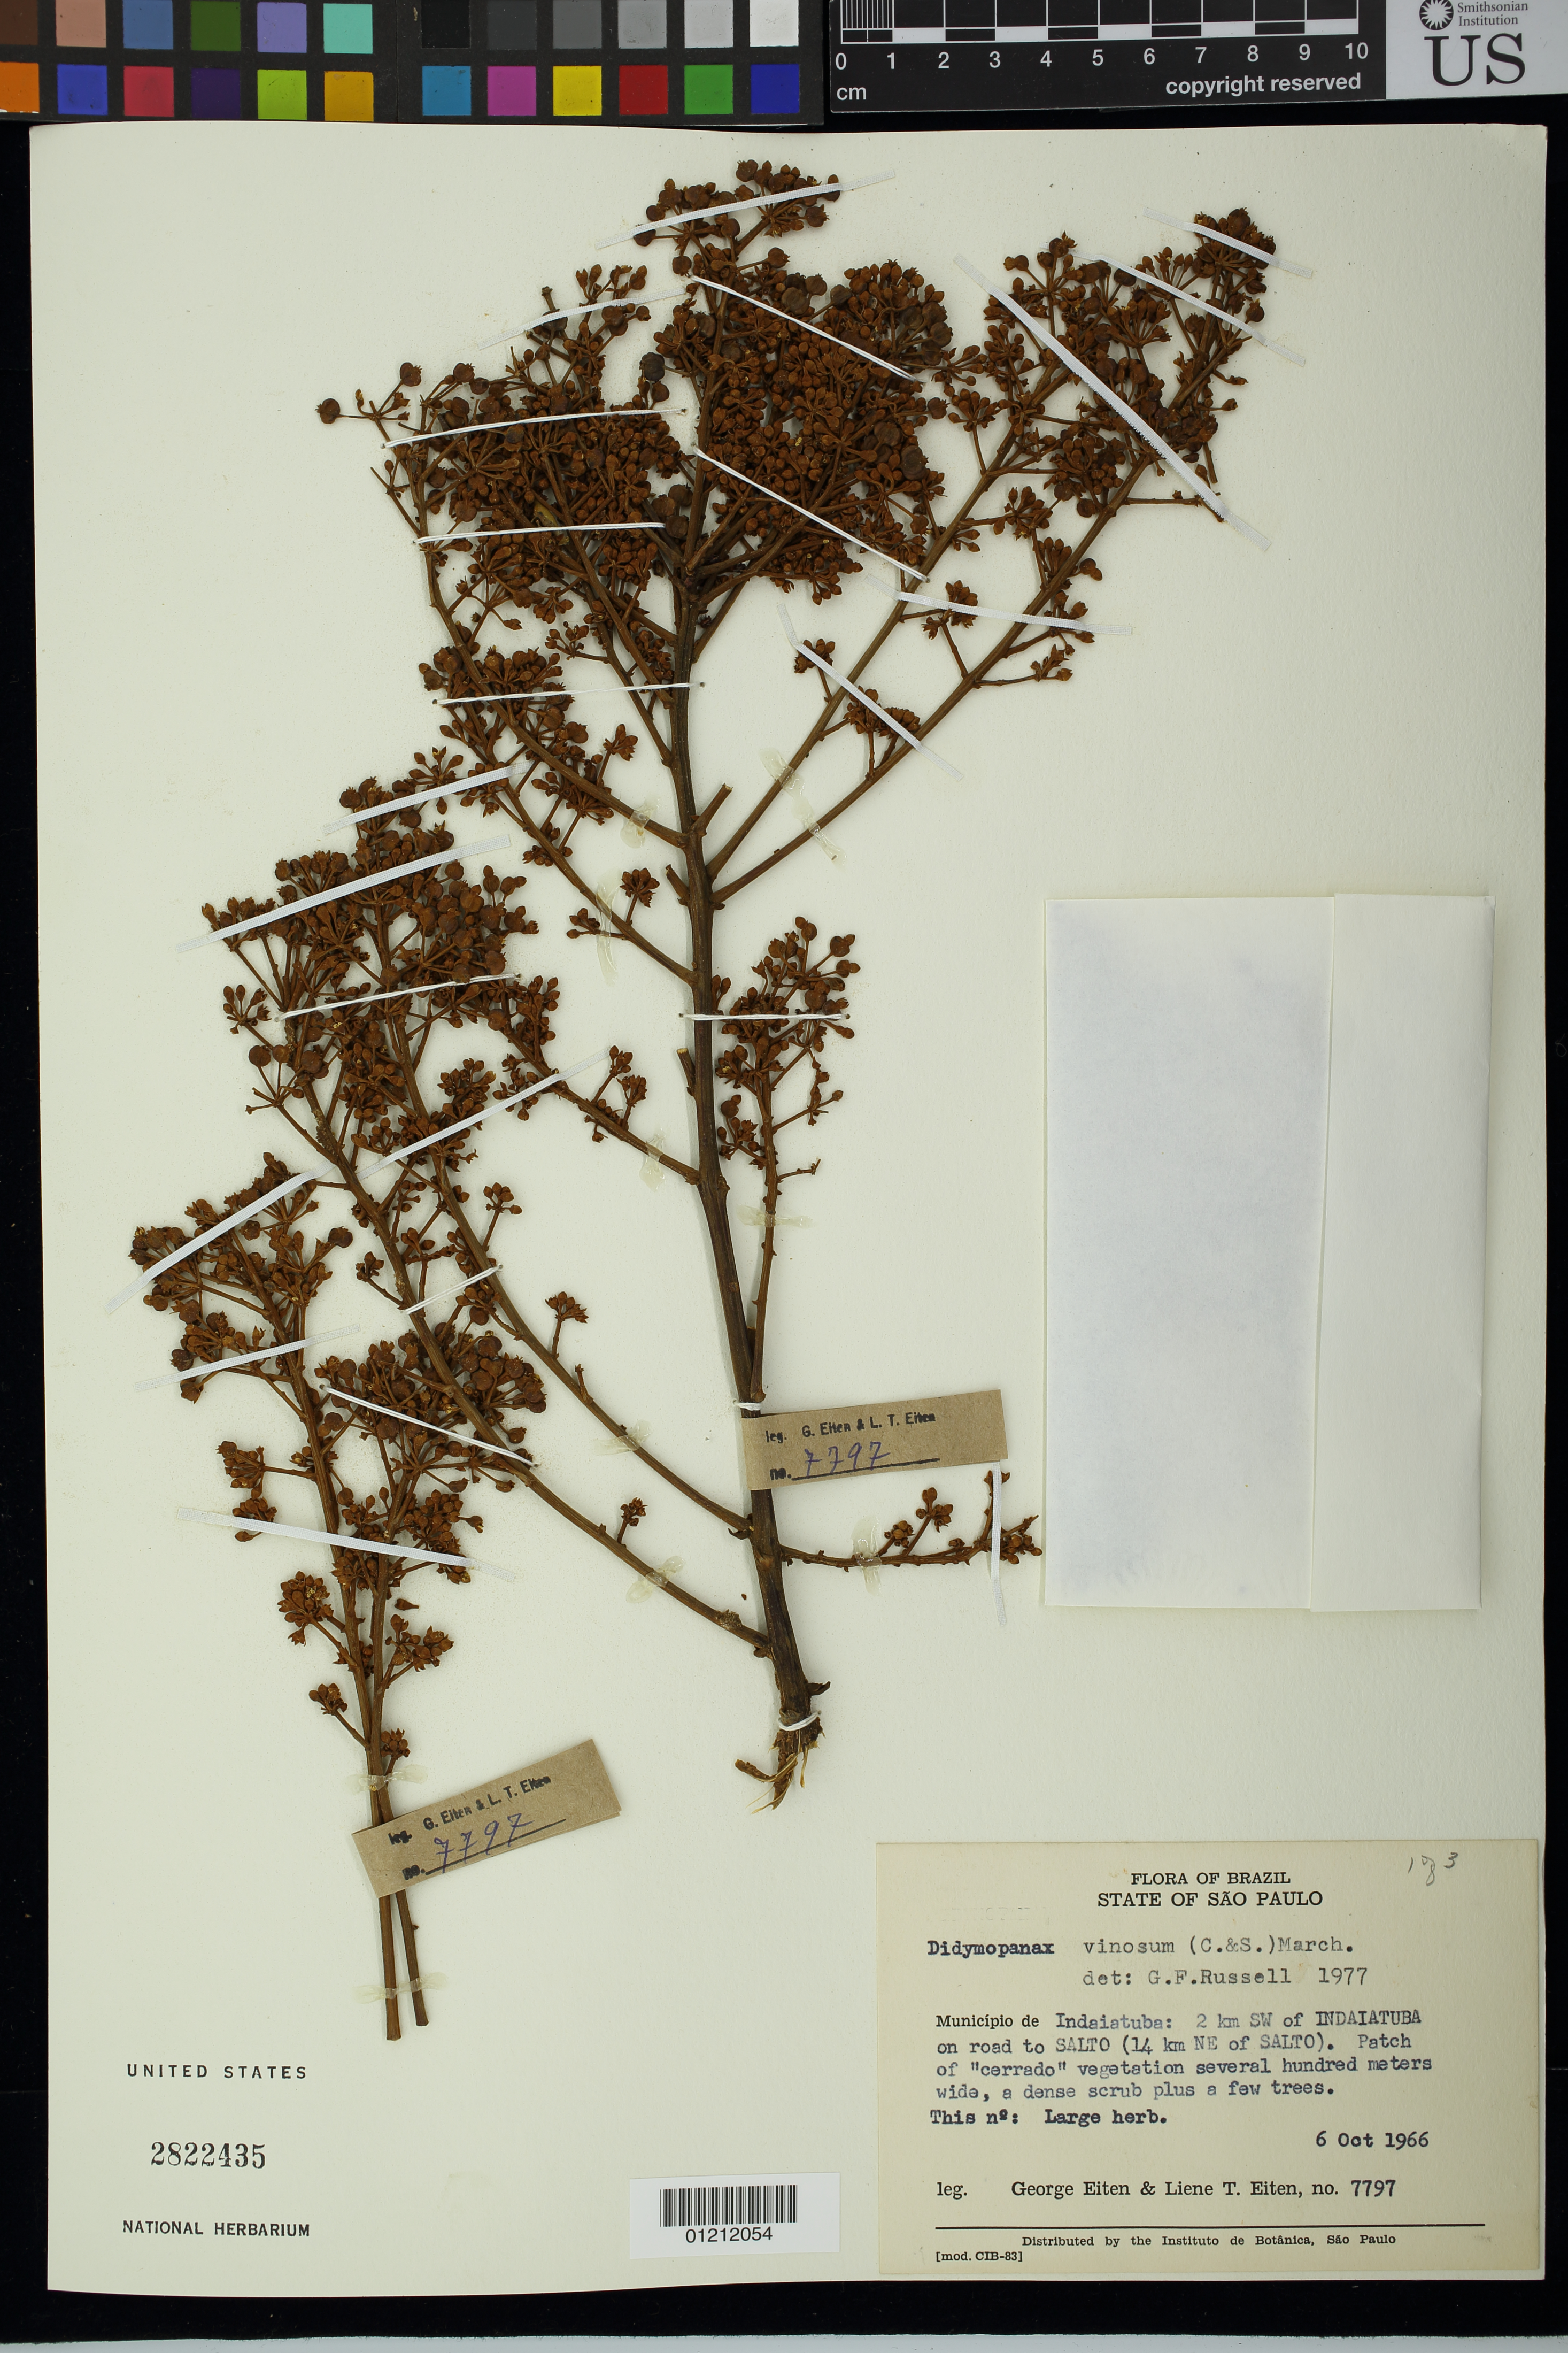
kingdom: Plantae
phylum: Tracheophyta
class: Magnoliopsida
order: Apiales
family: Araliaceae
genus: Schefflera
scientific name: Schefflera vinosa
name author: (Cham. & Schltdl.) Frodin & Fiaschi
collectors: G. Eiten & L. T. Eiten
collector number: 7797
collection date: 1966-10-06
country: Brazil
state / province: São Paulo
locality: Município de Indaiatuba: 2 kilometers SW of Indaiatuba on road to Salto (14 km NE of Salto).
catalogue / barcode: US 2822435